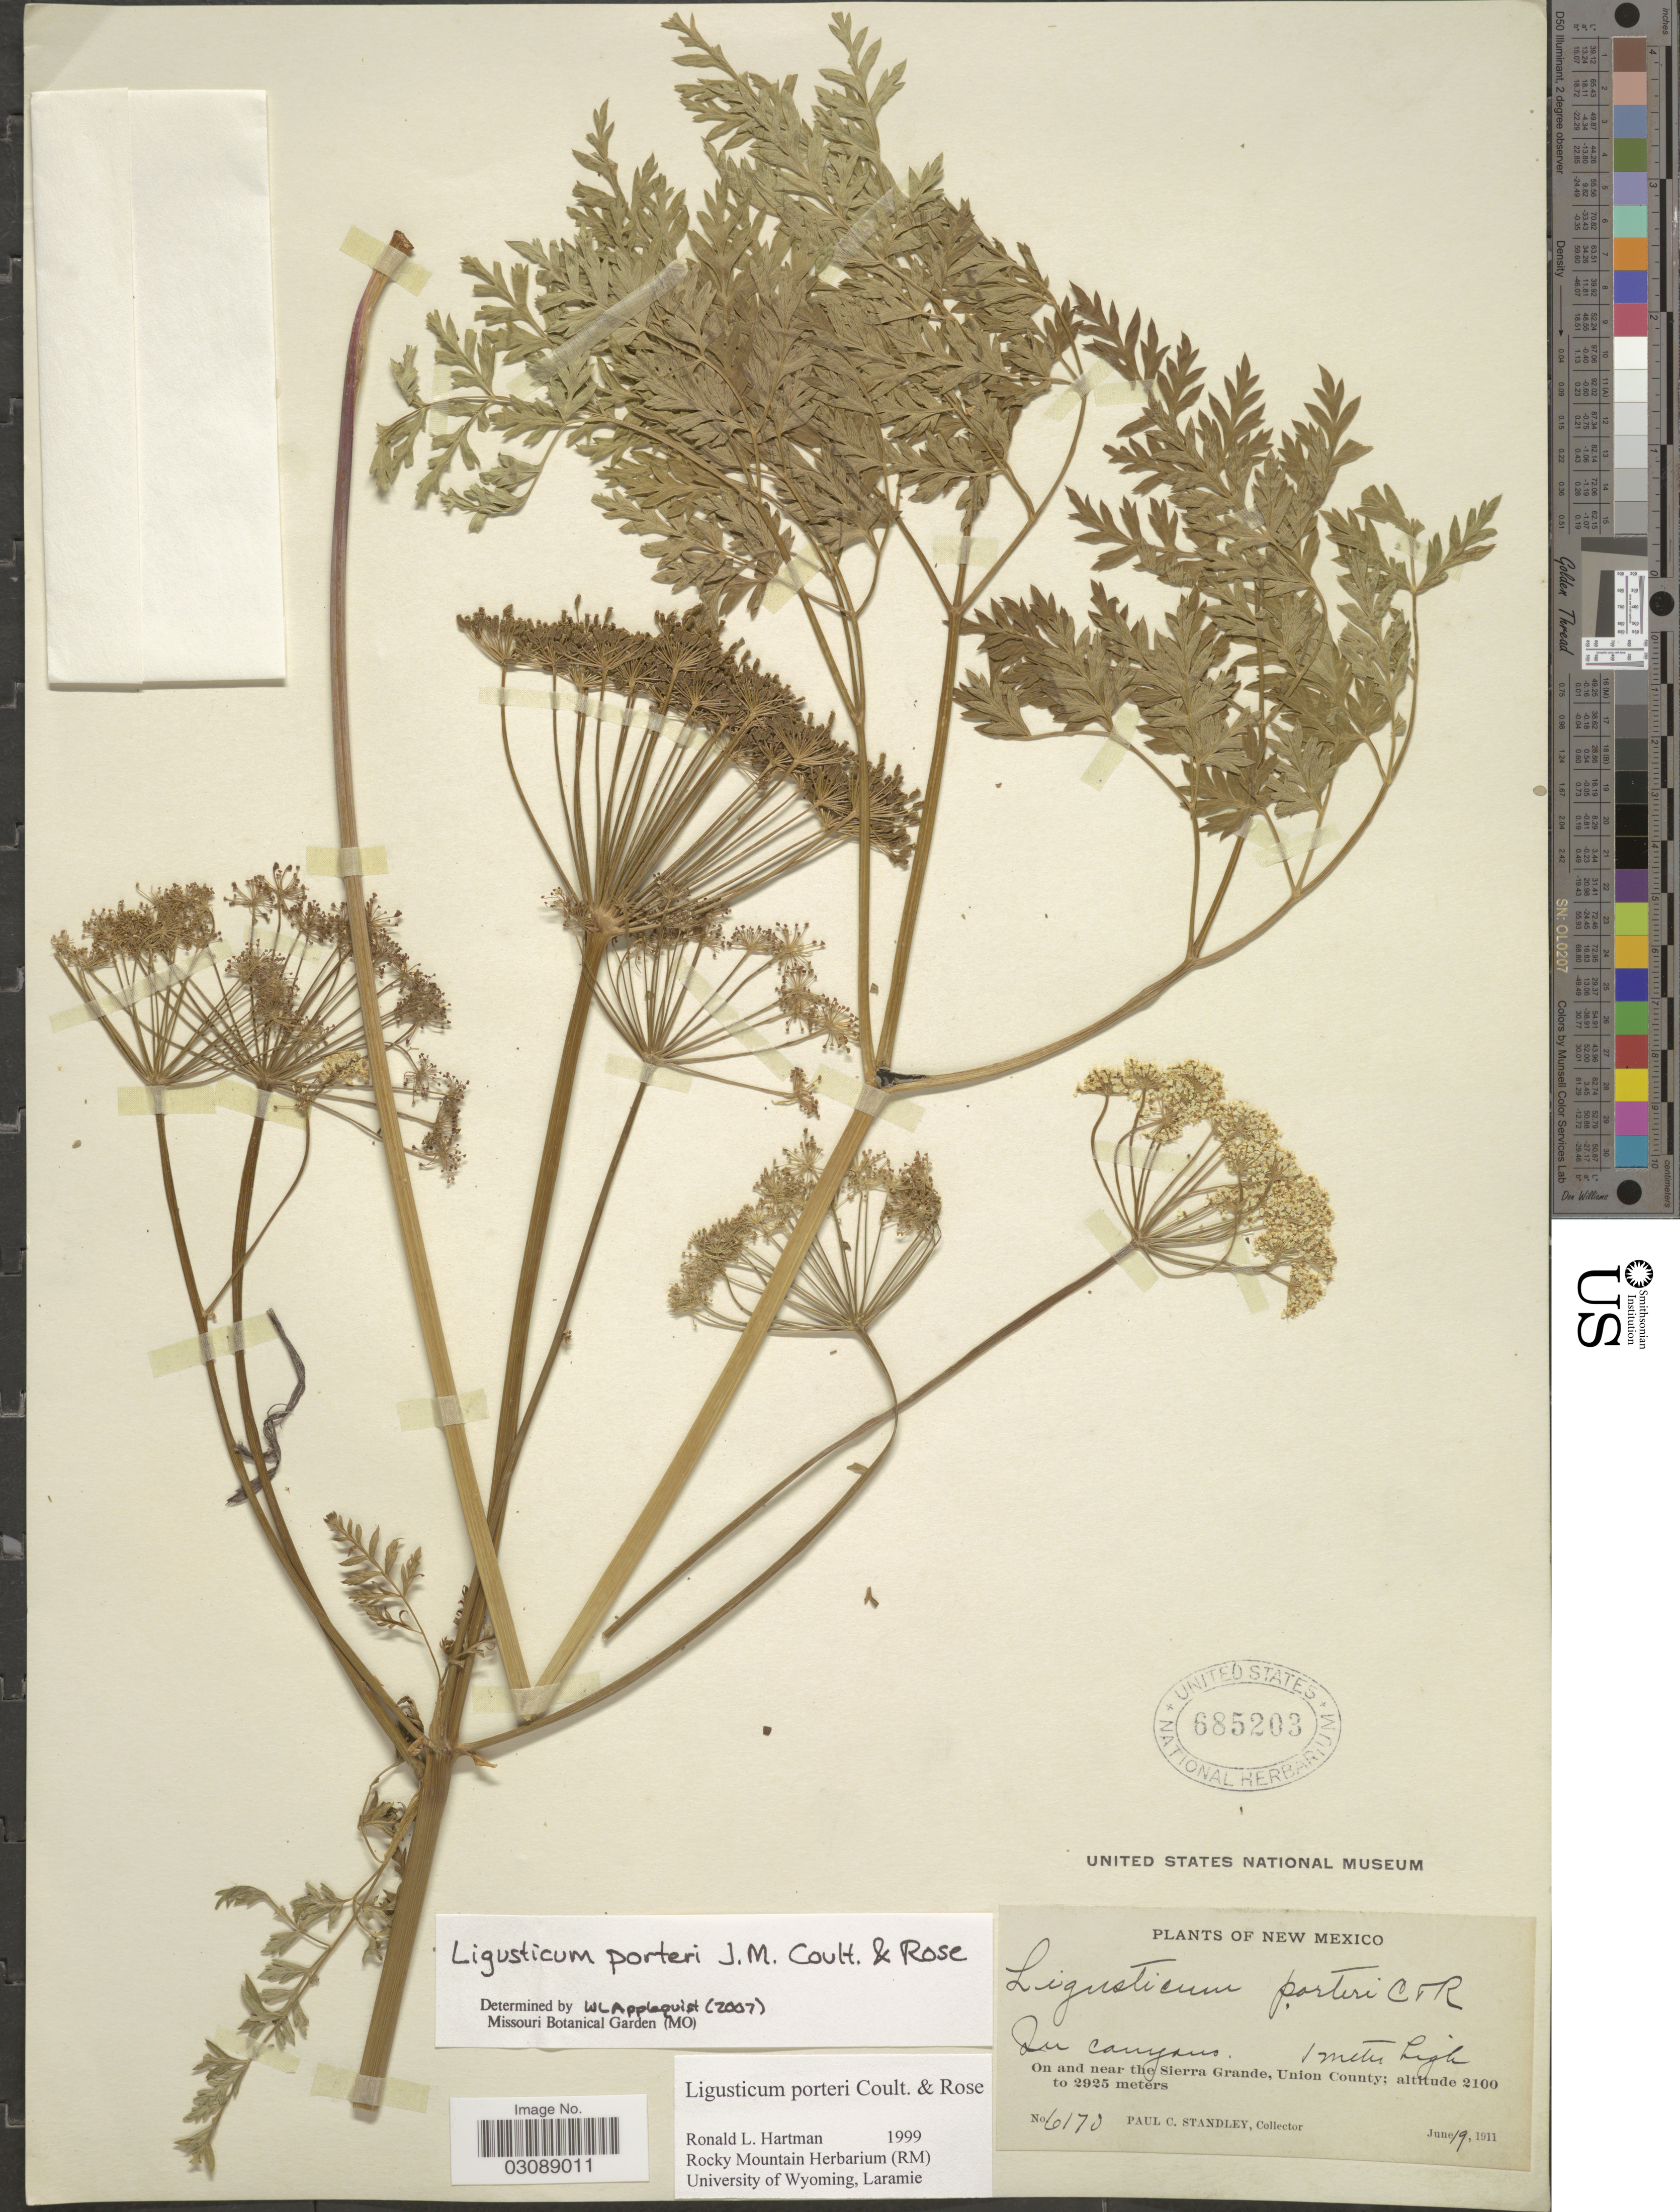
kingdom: Plantae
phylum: Tracheophyta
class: Magnoliopsida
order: Apiales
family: Apiaceae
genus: Ligusticum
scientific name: Ligusticum porteri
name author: J.M. Coult. & Rose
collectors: P. C. Standley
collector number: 6170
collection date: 1911-06-19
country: United States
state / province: New Mexico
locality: In canyons. On and near the Sierra Grande, Union County.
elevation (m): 2100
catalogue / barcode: US 685203